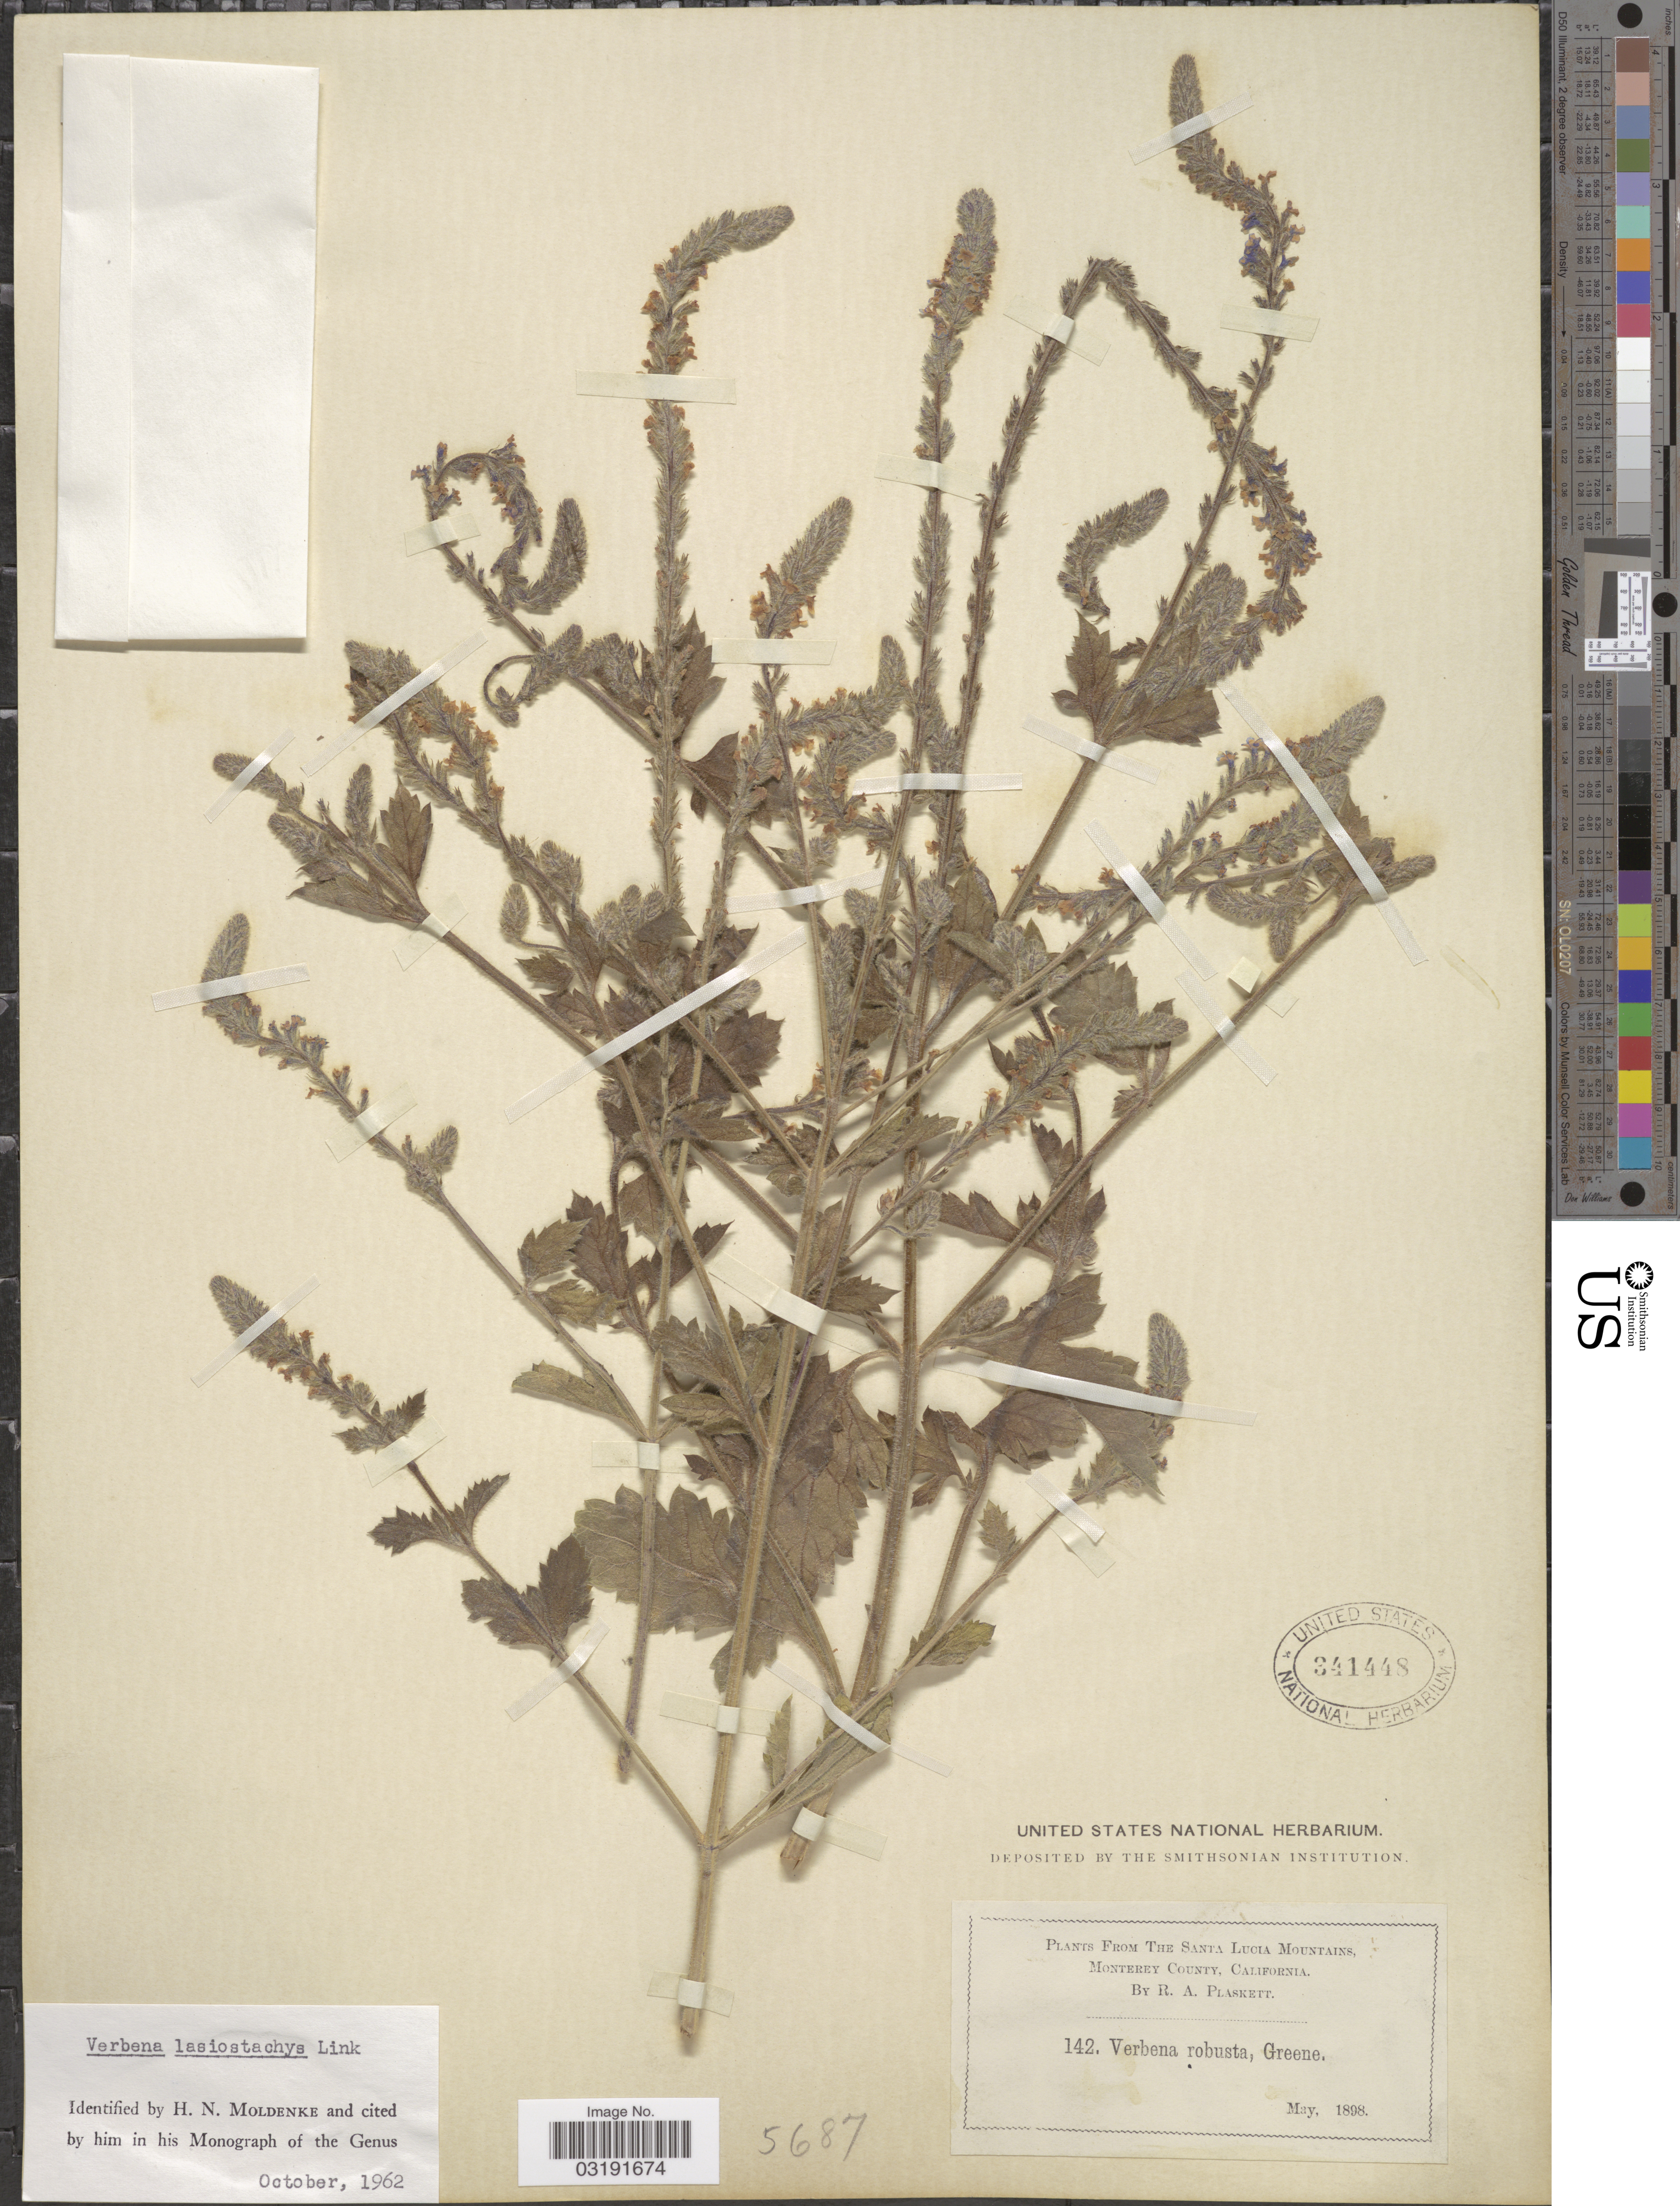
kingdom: Plantae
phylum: Tracheophyta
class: Magnoliopsida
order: Lamiales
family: Verbenaceae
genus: Verbena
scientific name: Verbena lasiostachys var. lasiostachys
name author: Link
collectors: R. Plaskett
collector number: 142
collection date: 1898-05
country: United States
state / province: California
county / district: Monterey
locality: Santa Lucia Mountains. Monterey County.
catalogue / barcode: US 341448